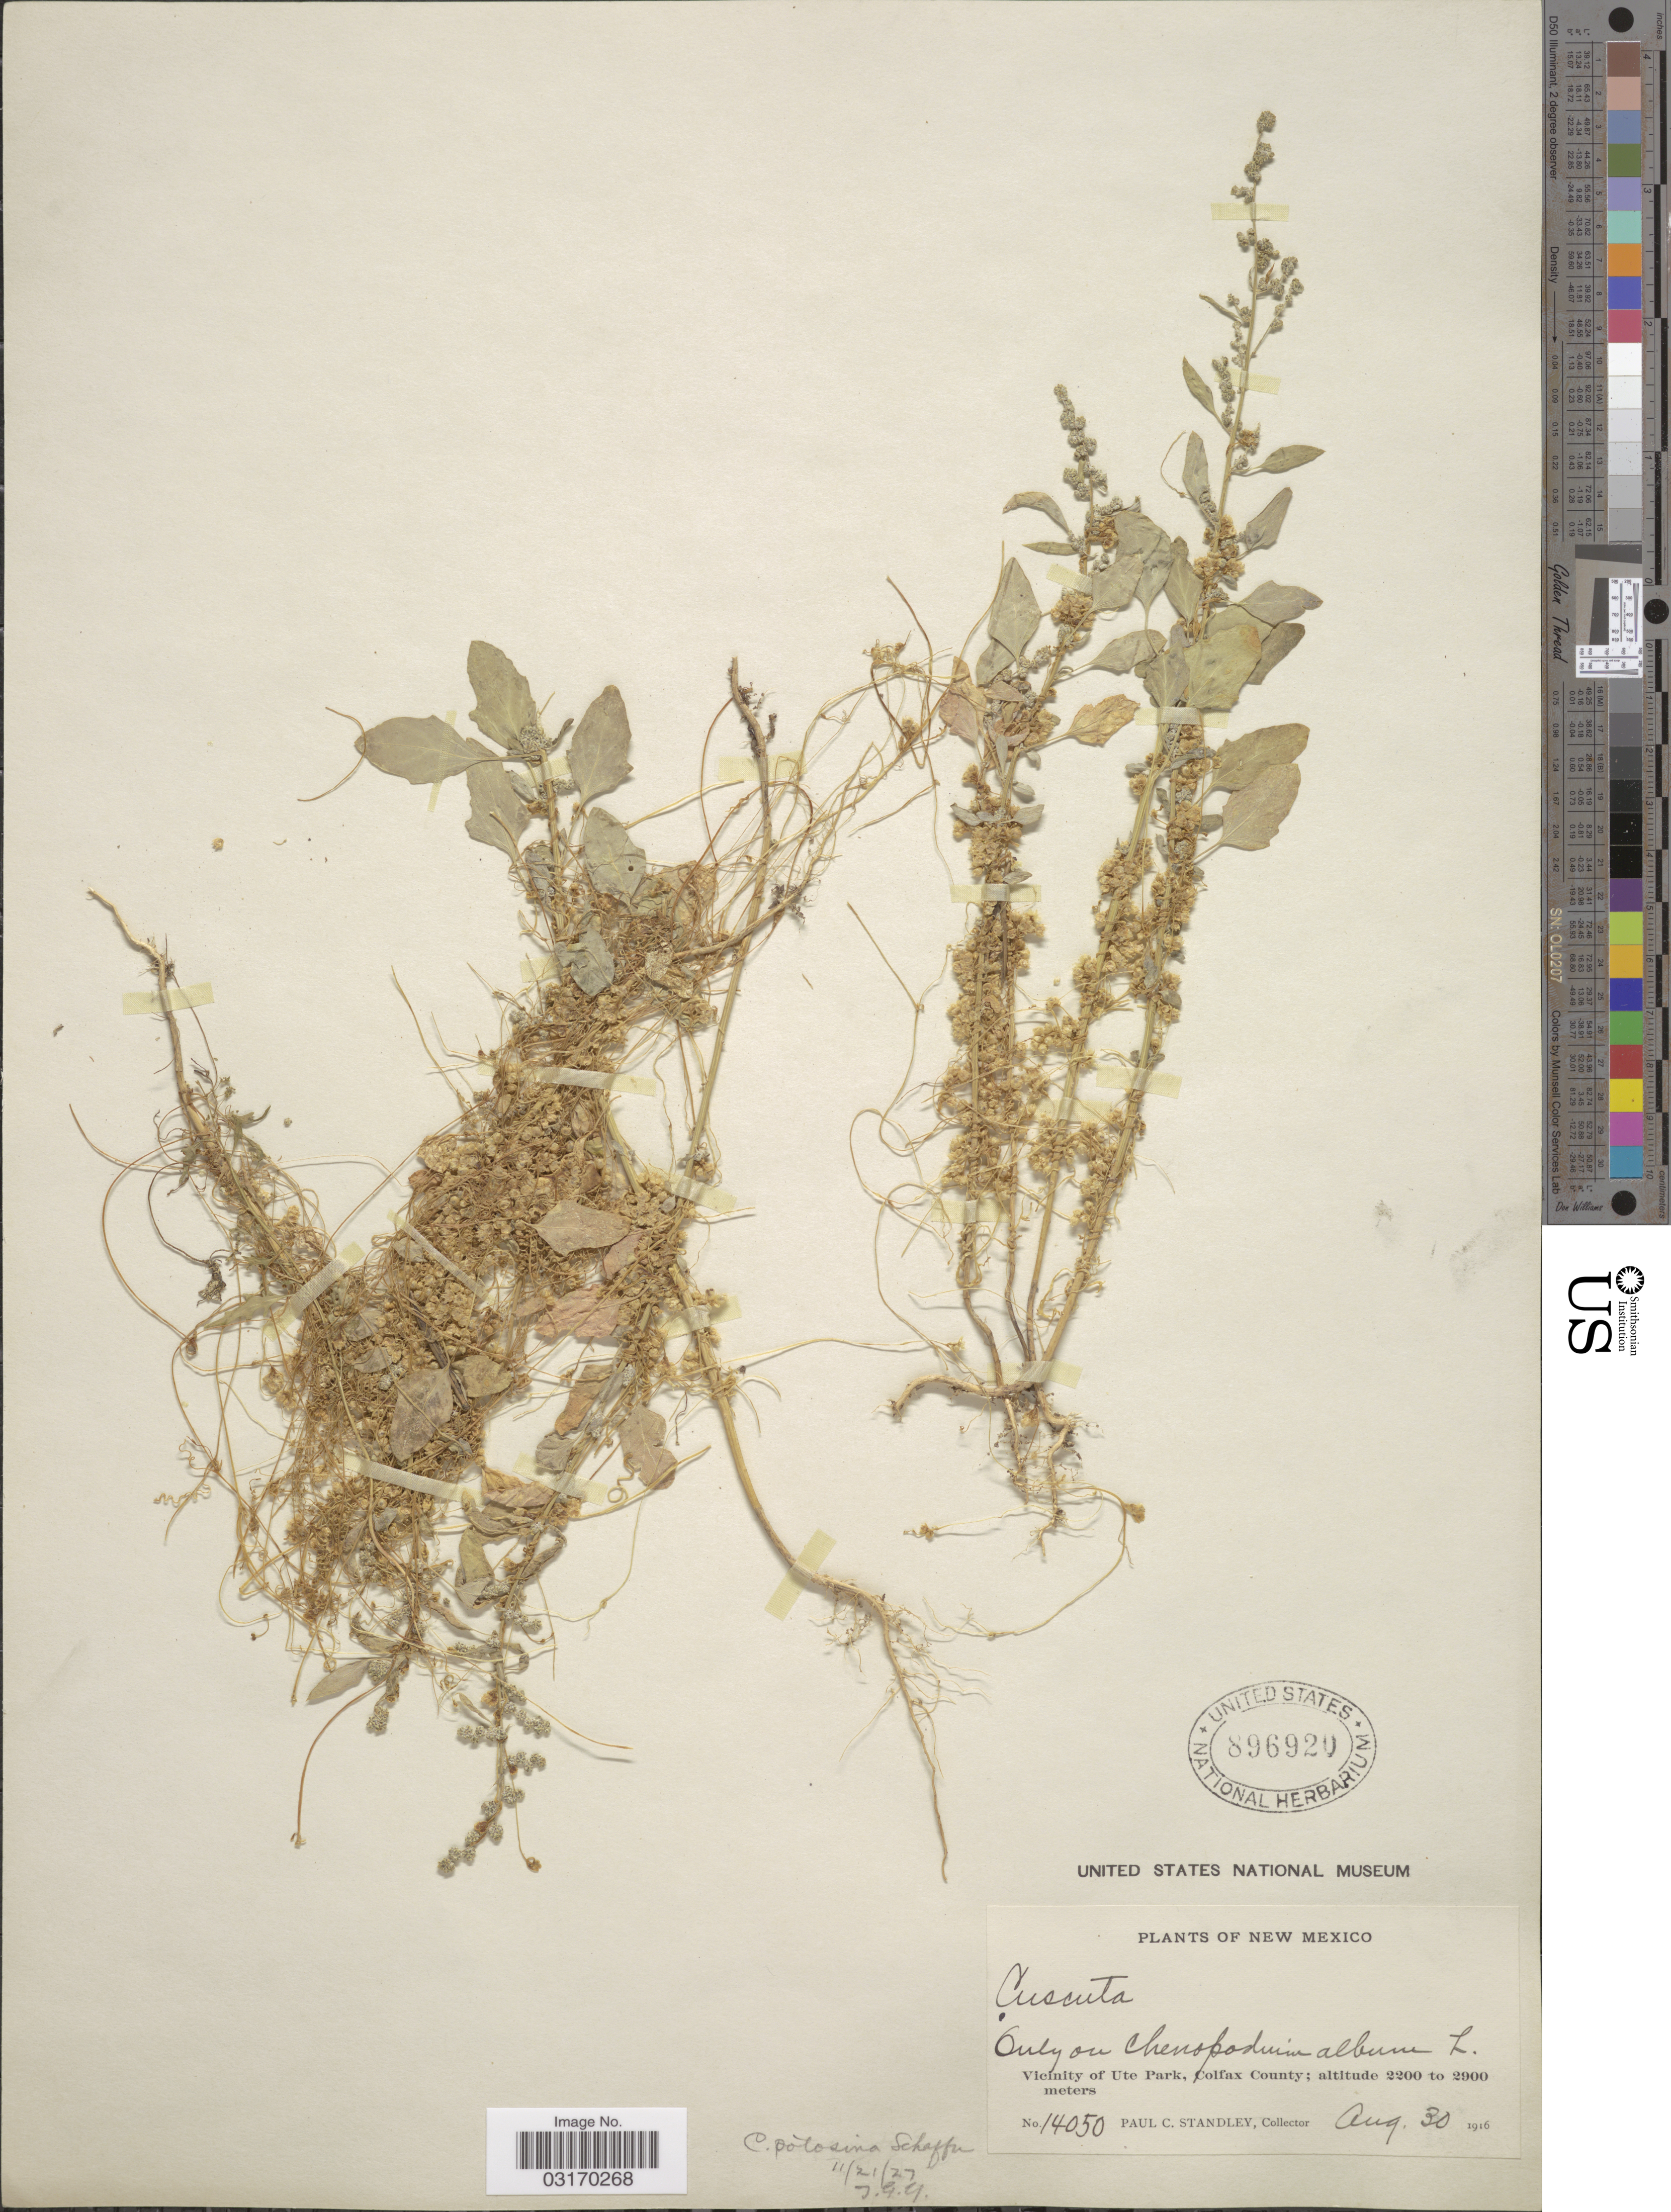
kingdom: Plantae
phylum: Tracheophyta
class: Magnoliopsida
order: Solanales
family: Convolvulaceae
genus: Cuscuta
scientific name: Cuscuta potosina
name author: W. Schaffn. ex Engelm. in S. Watson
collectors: P. C. Standley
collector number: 14050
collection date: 1916-08-30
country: United States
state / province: New Mexico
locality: Vicinity of Ute Park, Colfax County.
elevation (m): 2200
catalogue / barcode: US 896920